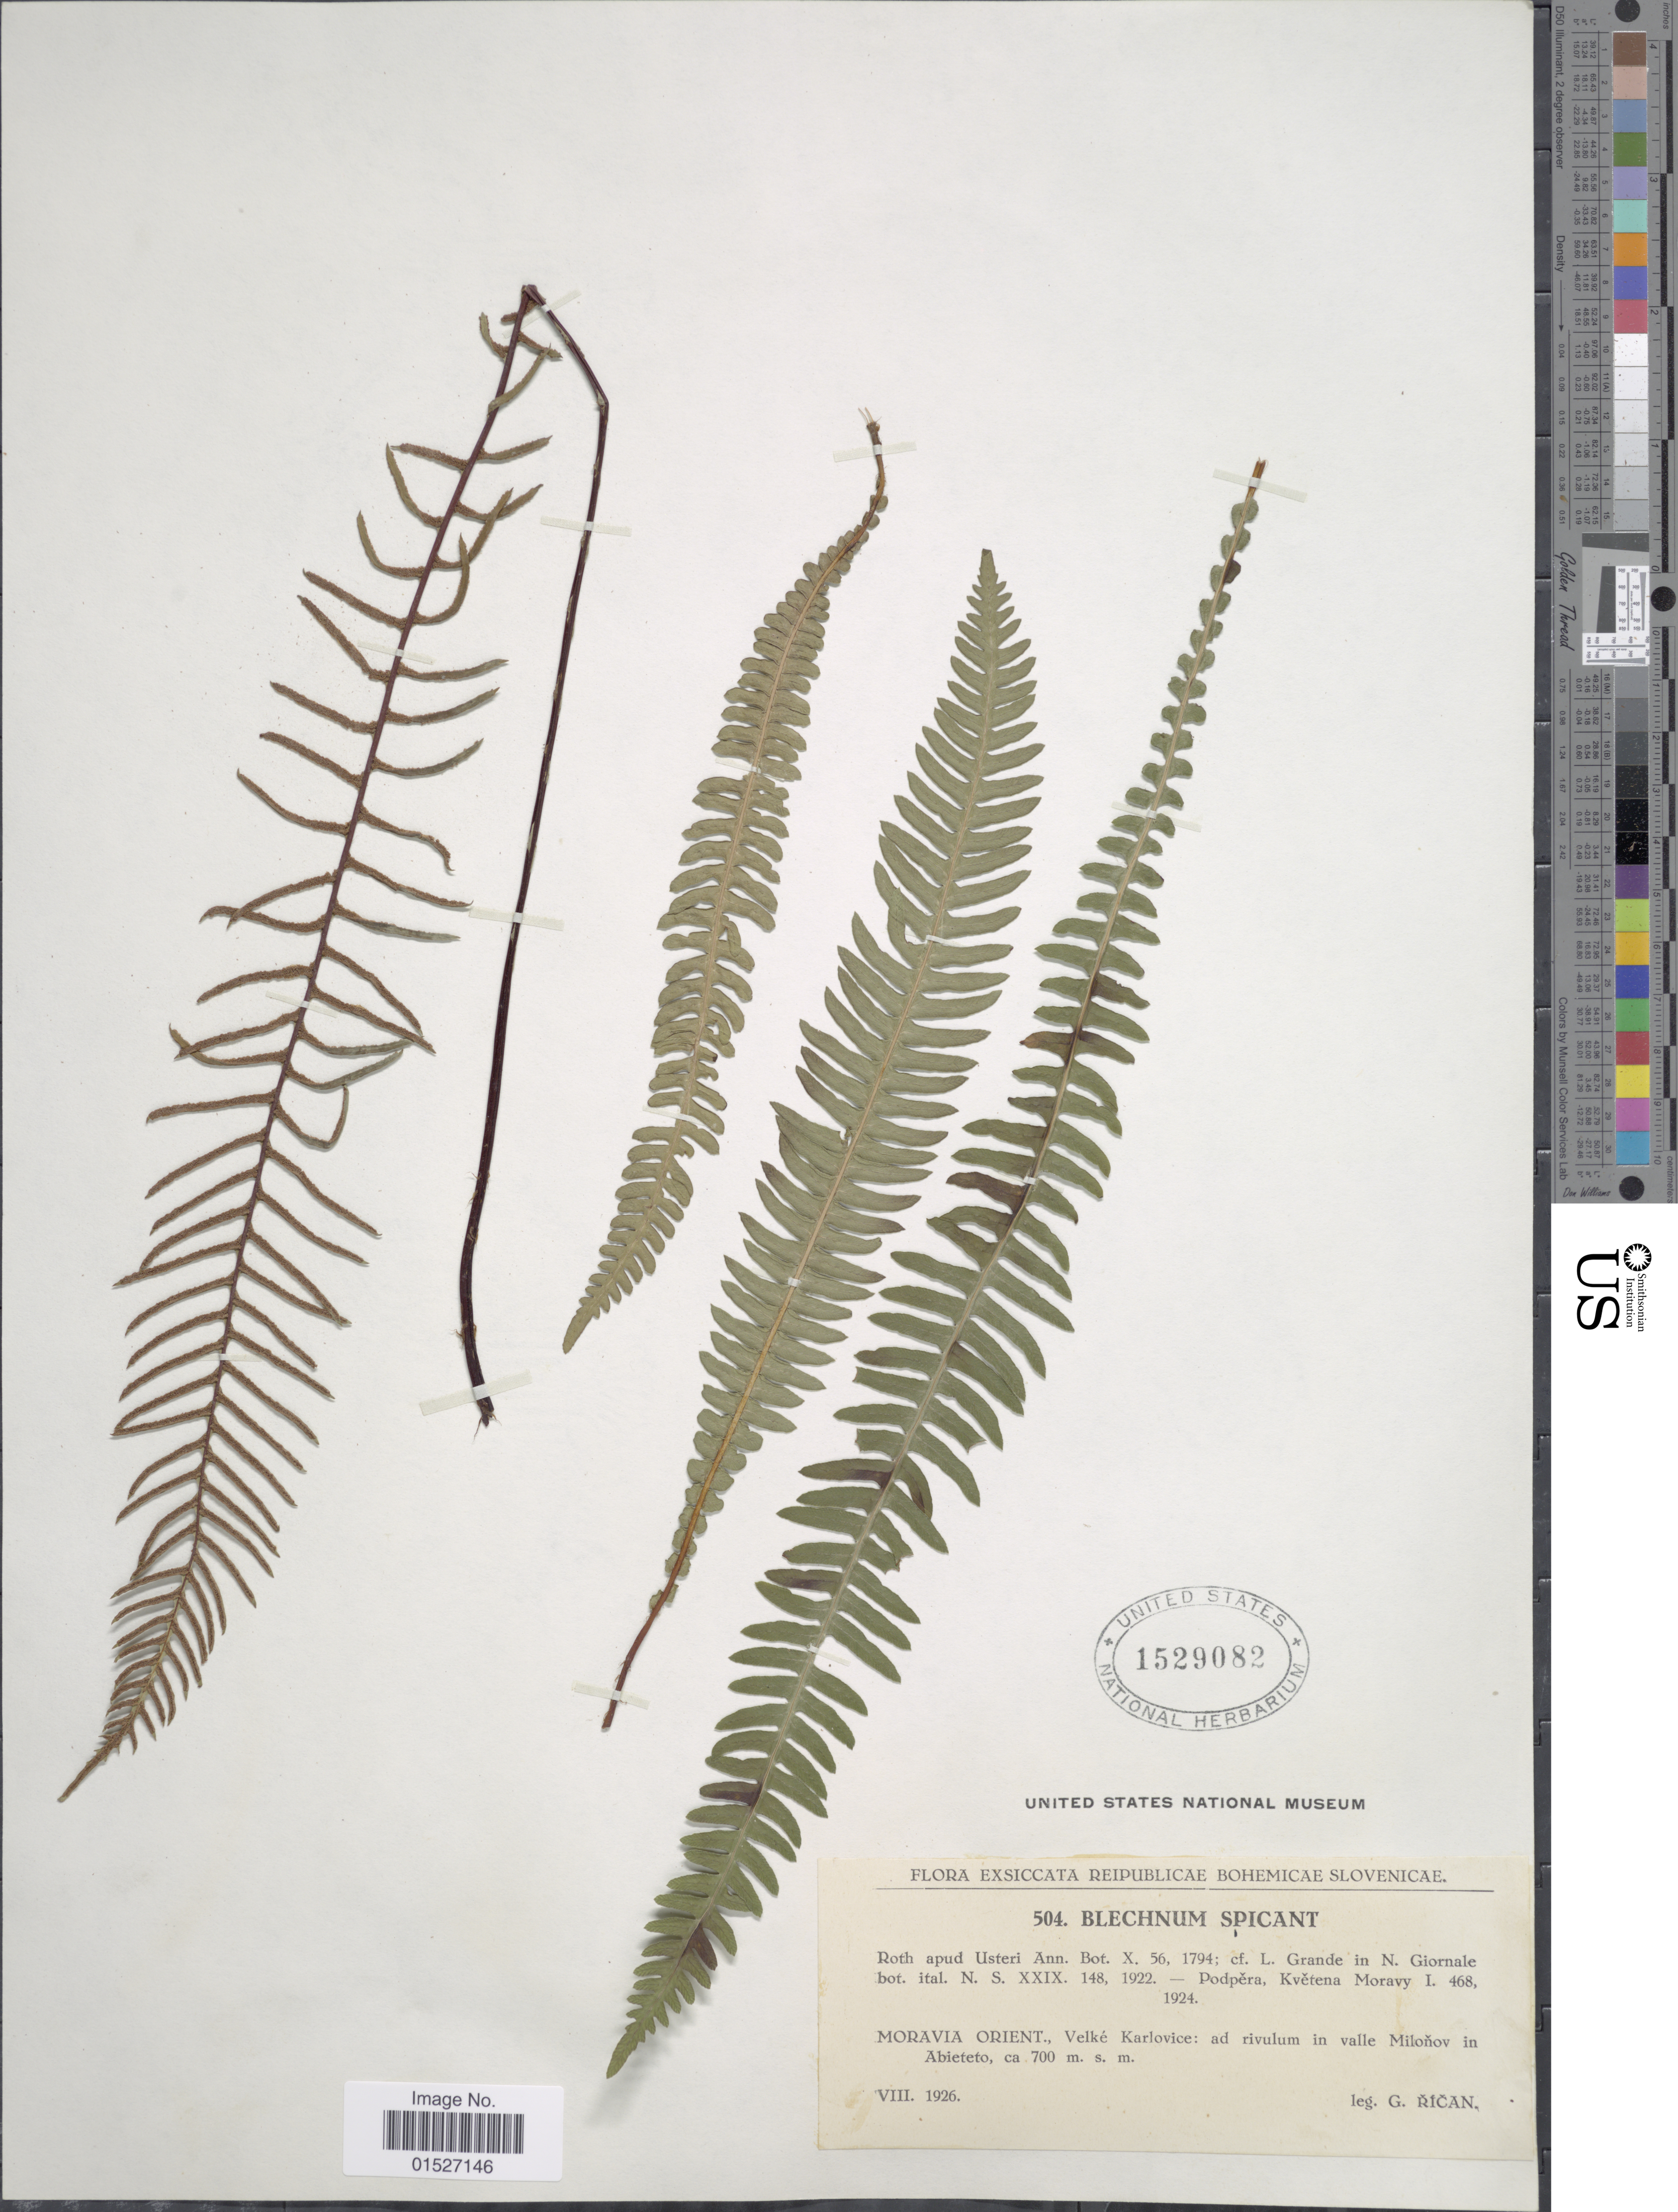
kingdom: Plantae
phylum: Tracheophyta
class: Polypodiopsida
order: Polypodiales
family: Blechnaceae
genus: Blechnum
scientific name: Blechnum spicant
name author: (L.) Sm.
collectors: G. Rican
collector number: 504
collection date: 1926-08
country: Czechia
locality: Reipublicae Bohemicae Slovenicae, Moravia Orient., Velke Karlovice:ad rivulum in valle Milonov in Abieteto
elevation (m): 700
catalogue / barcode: US 1529082